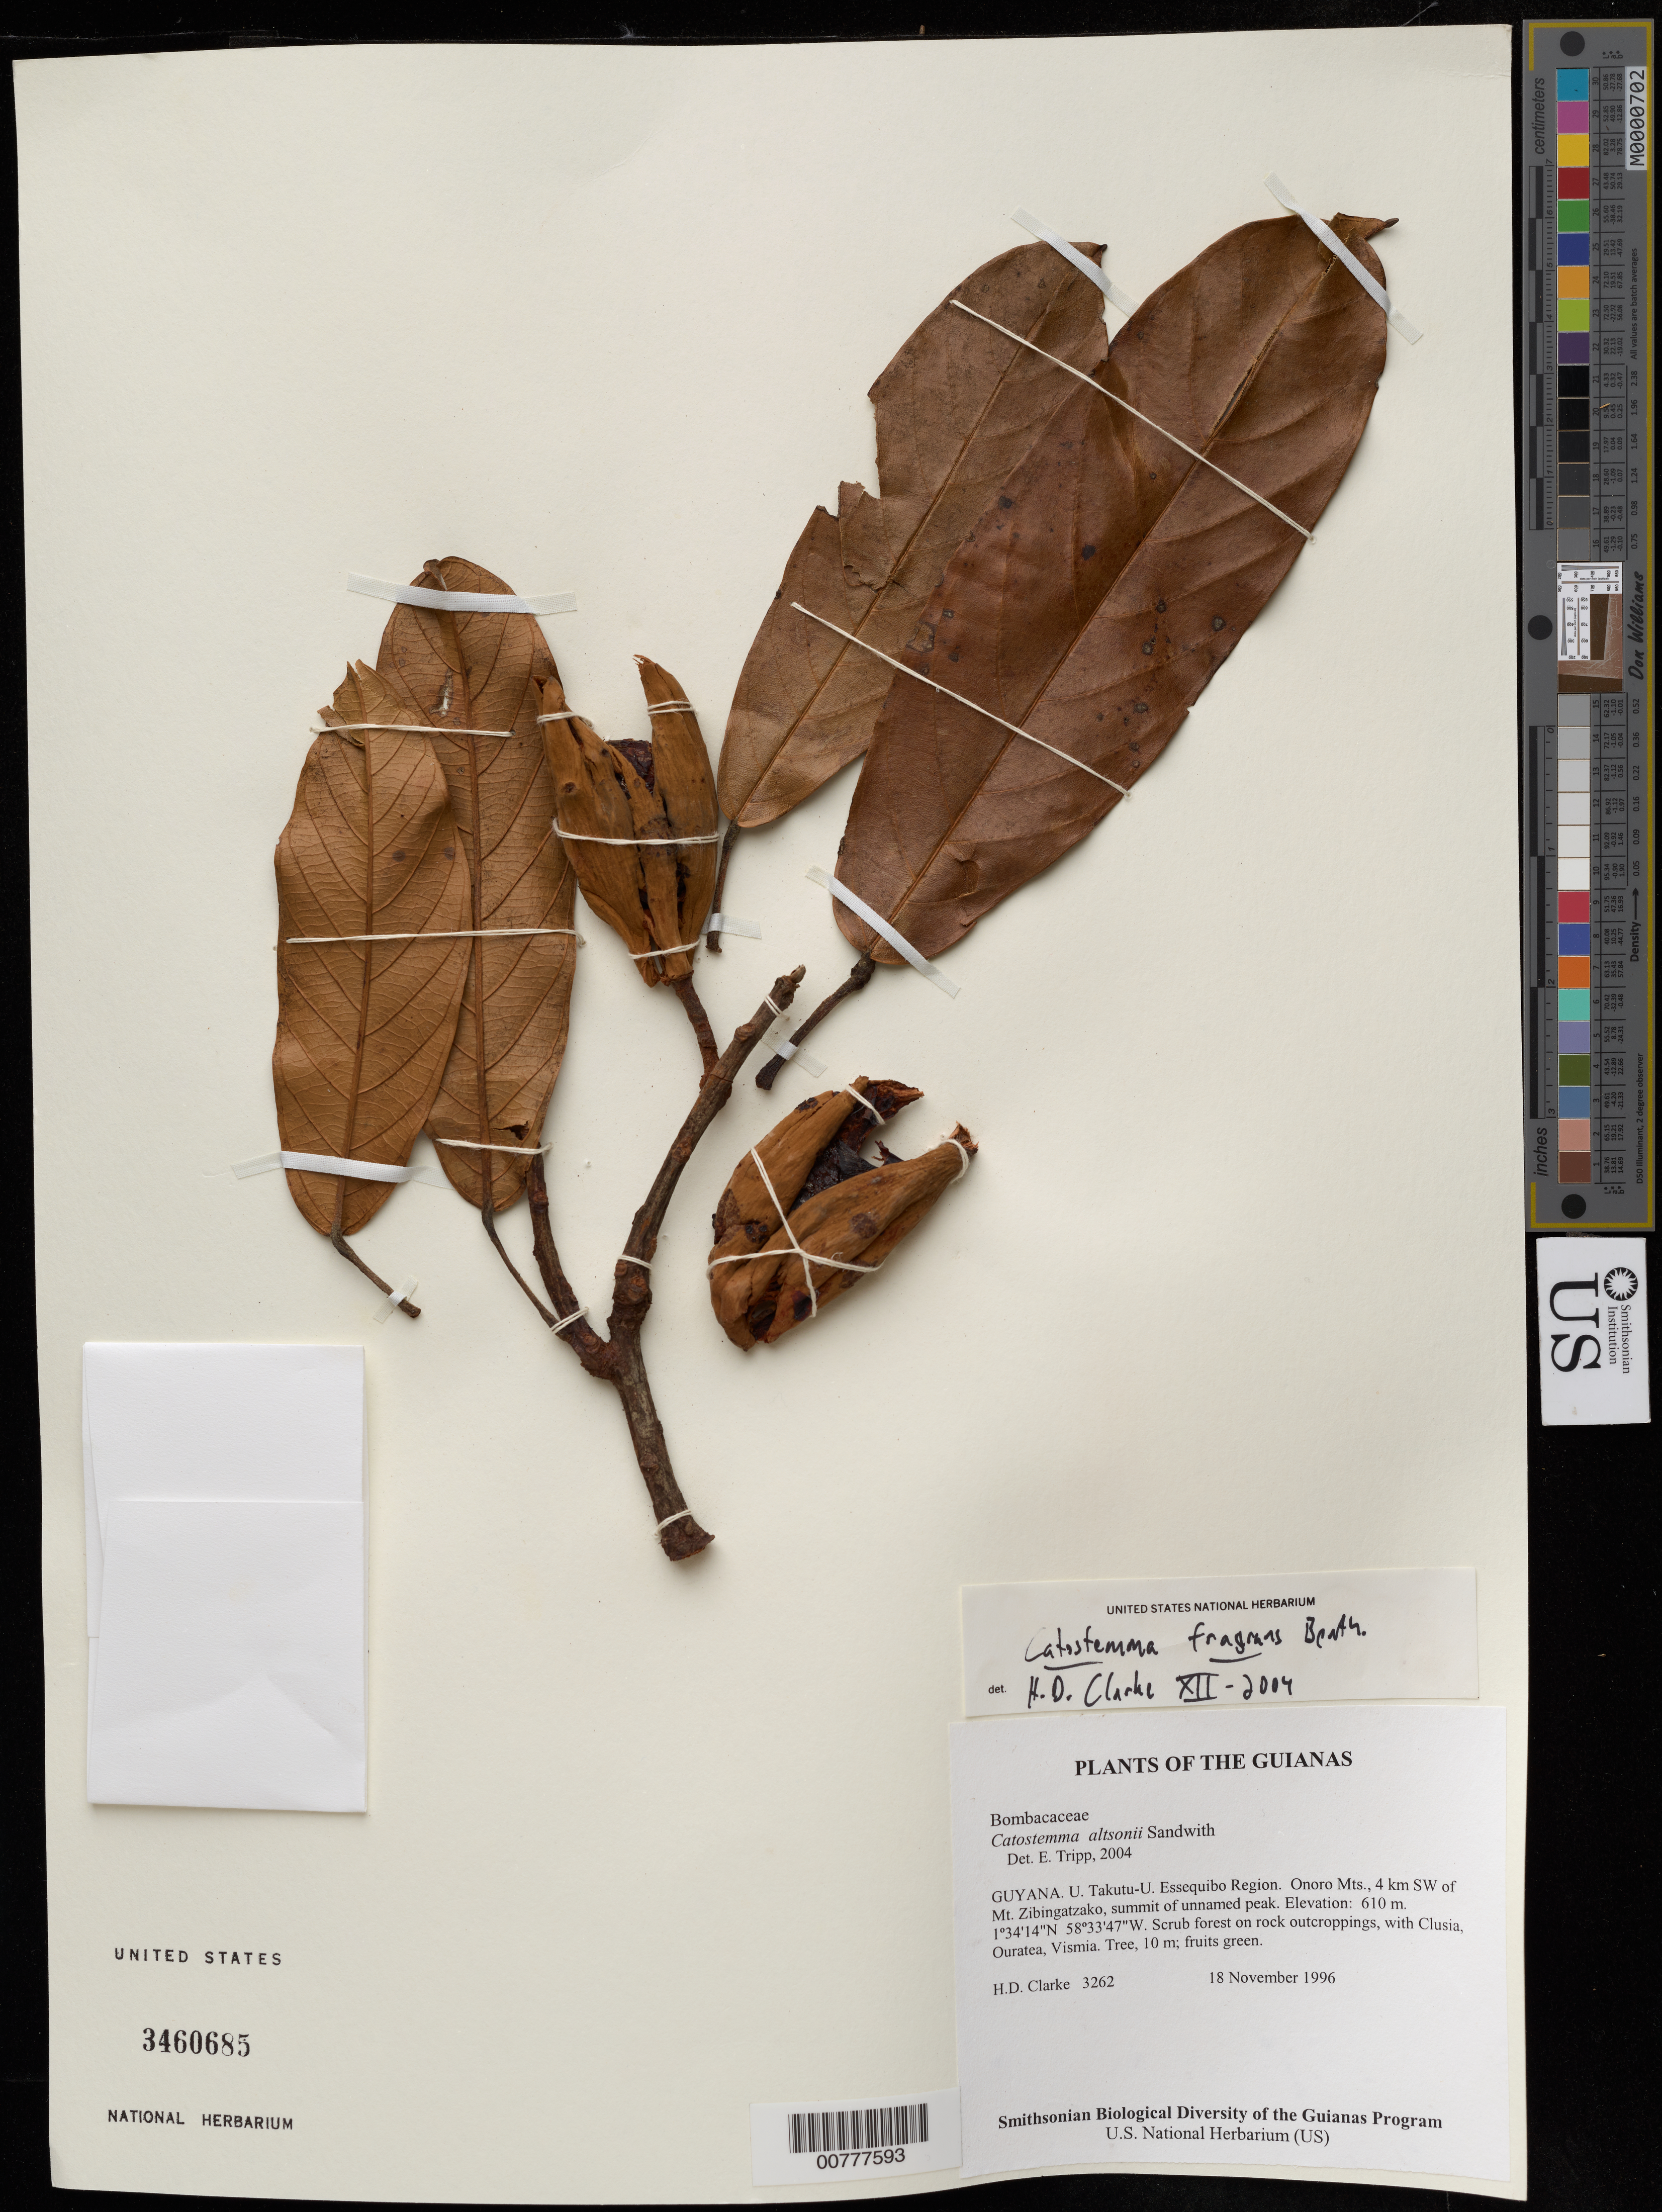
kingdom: Plantae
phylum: Tracheophyta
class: Magnoliopsida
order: Malvales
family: Malvaceae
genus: Catostemma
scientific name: Catostemma fragrans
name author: Benth.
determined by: Clarke, H. D., University of North Carolina (Asheville)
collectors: H. D. Clarke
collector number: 3262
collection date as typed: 18 November 1996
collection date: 1996-11-18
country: Guyana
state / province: U. Takutu-U. Essequibo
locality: Onoro Mts., 4 km SW of Mt. Zibingatzako, summit of unnamed peak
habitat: Scrub forest on rock outcroppings, with Clusia, Ouratea, Vismia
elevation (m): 610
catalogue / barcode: US 3460685